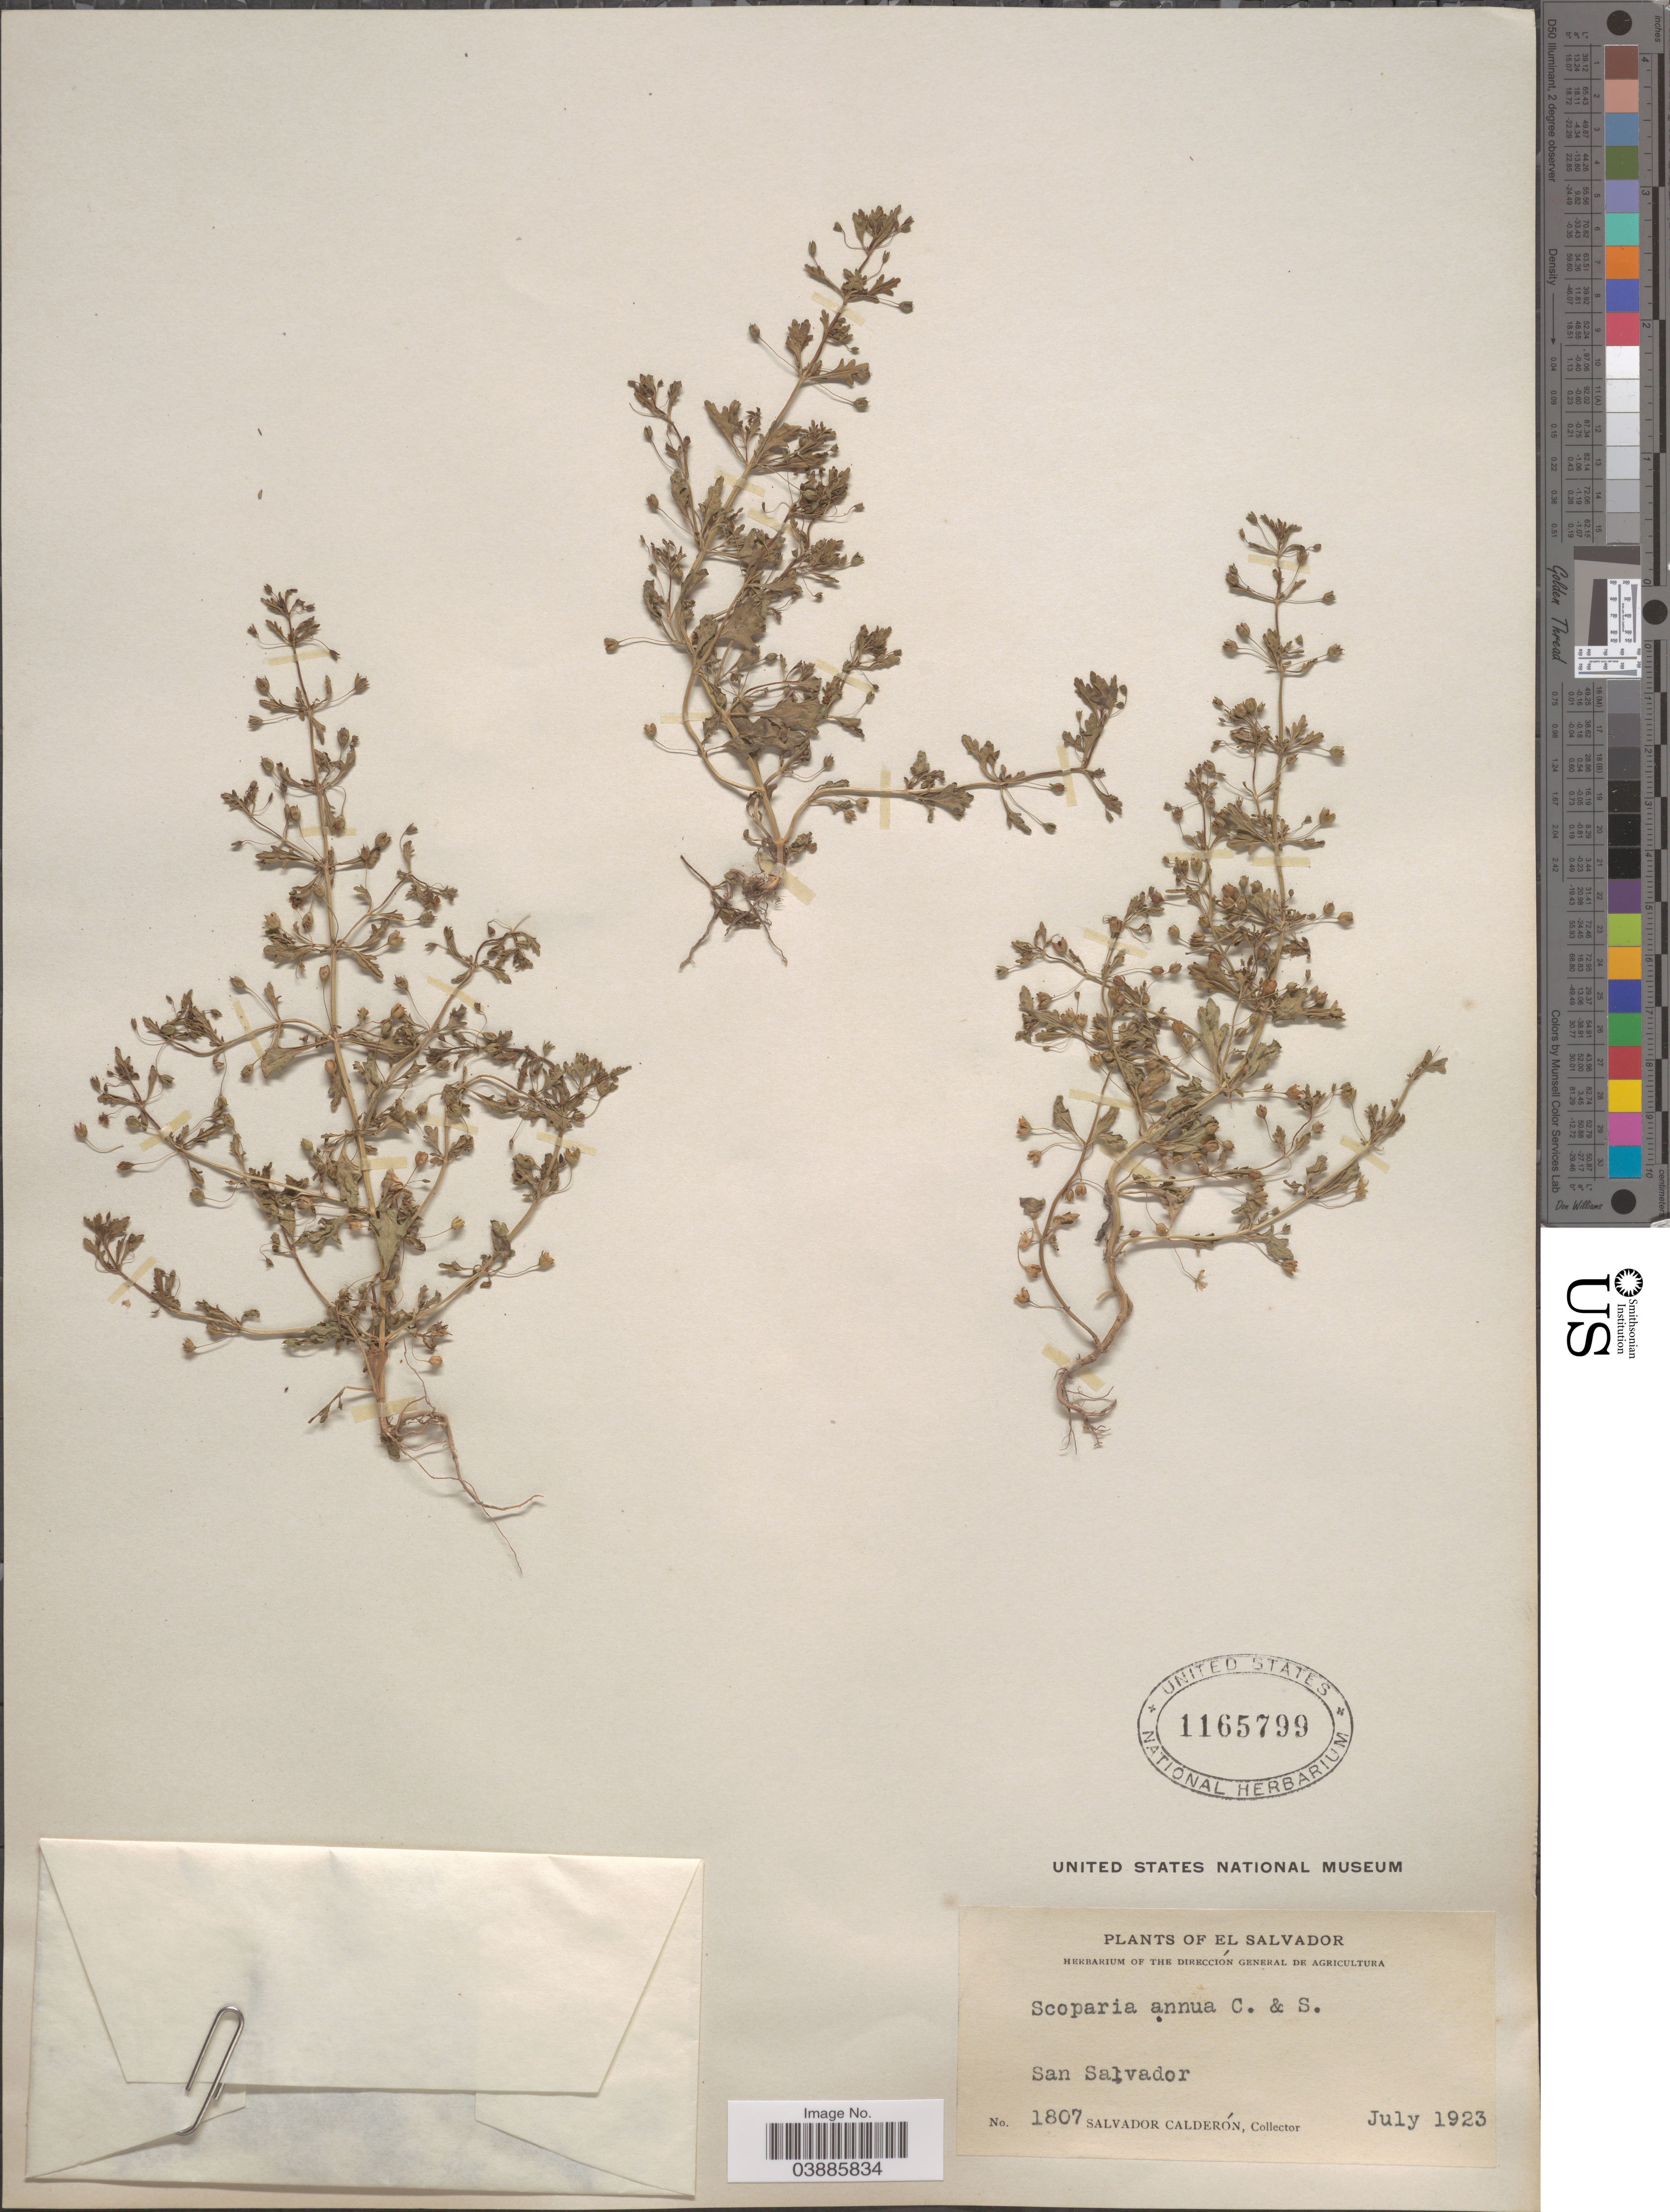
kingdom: Plantae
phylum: Tracheophyta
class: Magnoliopsida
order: Lamiales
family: Plantaginaceae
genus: Scoparia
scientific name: Scoparia annua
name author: Cham. ex Schltdl.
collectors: S. Calderón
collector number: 1807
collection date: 1923-07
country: El Salvador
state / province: San Salvador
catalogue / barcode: US 1165799